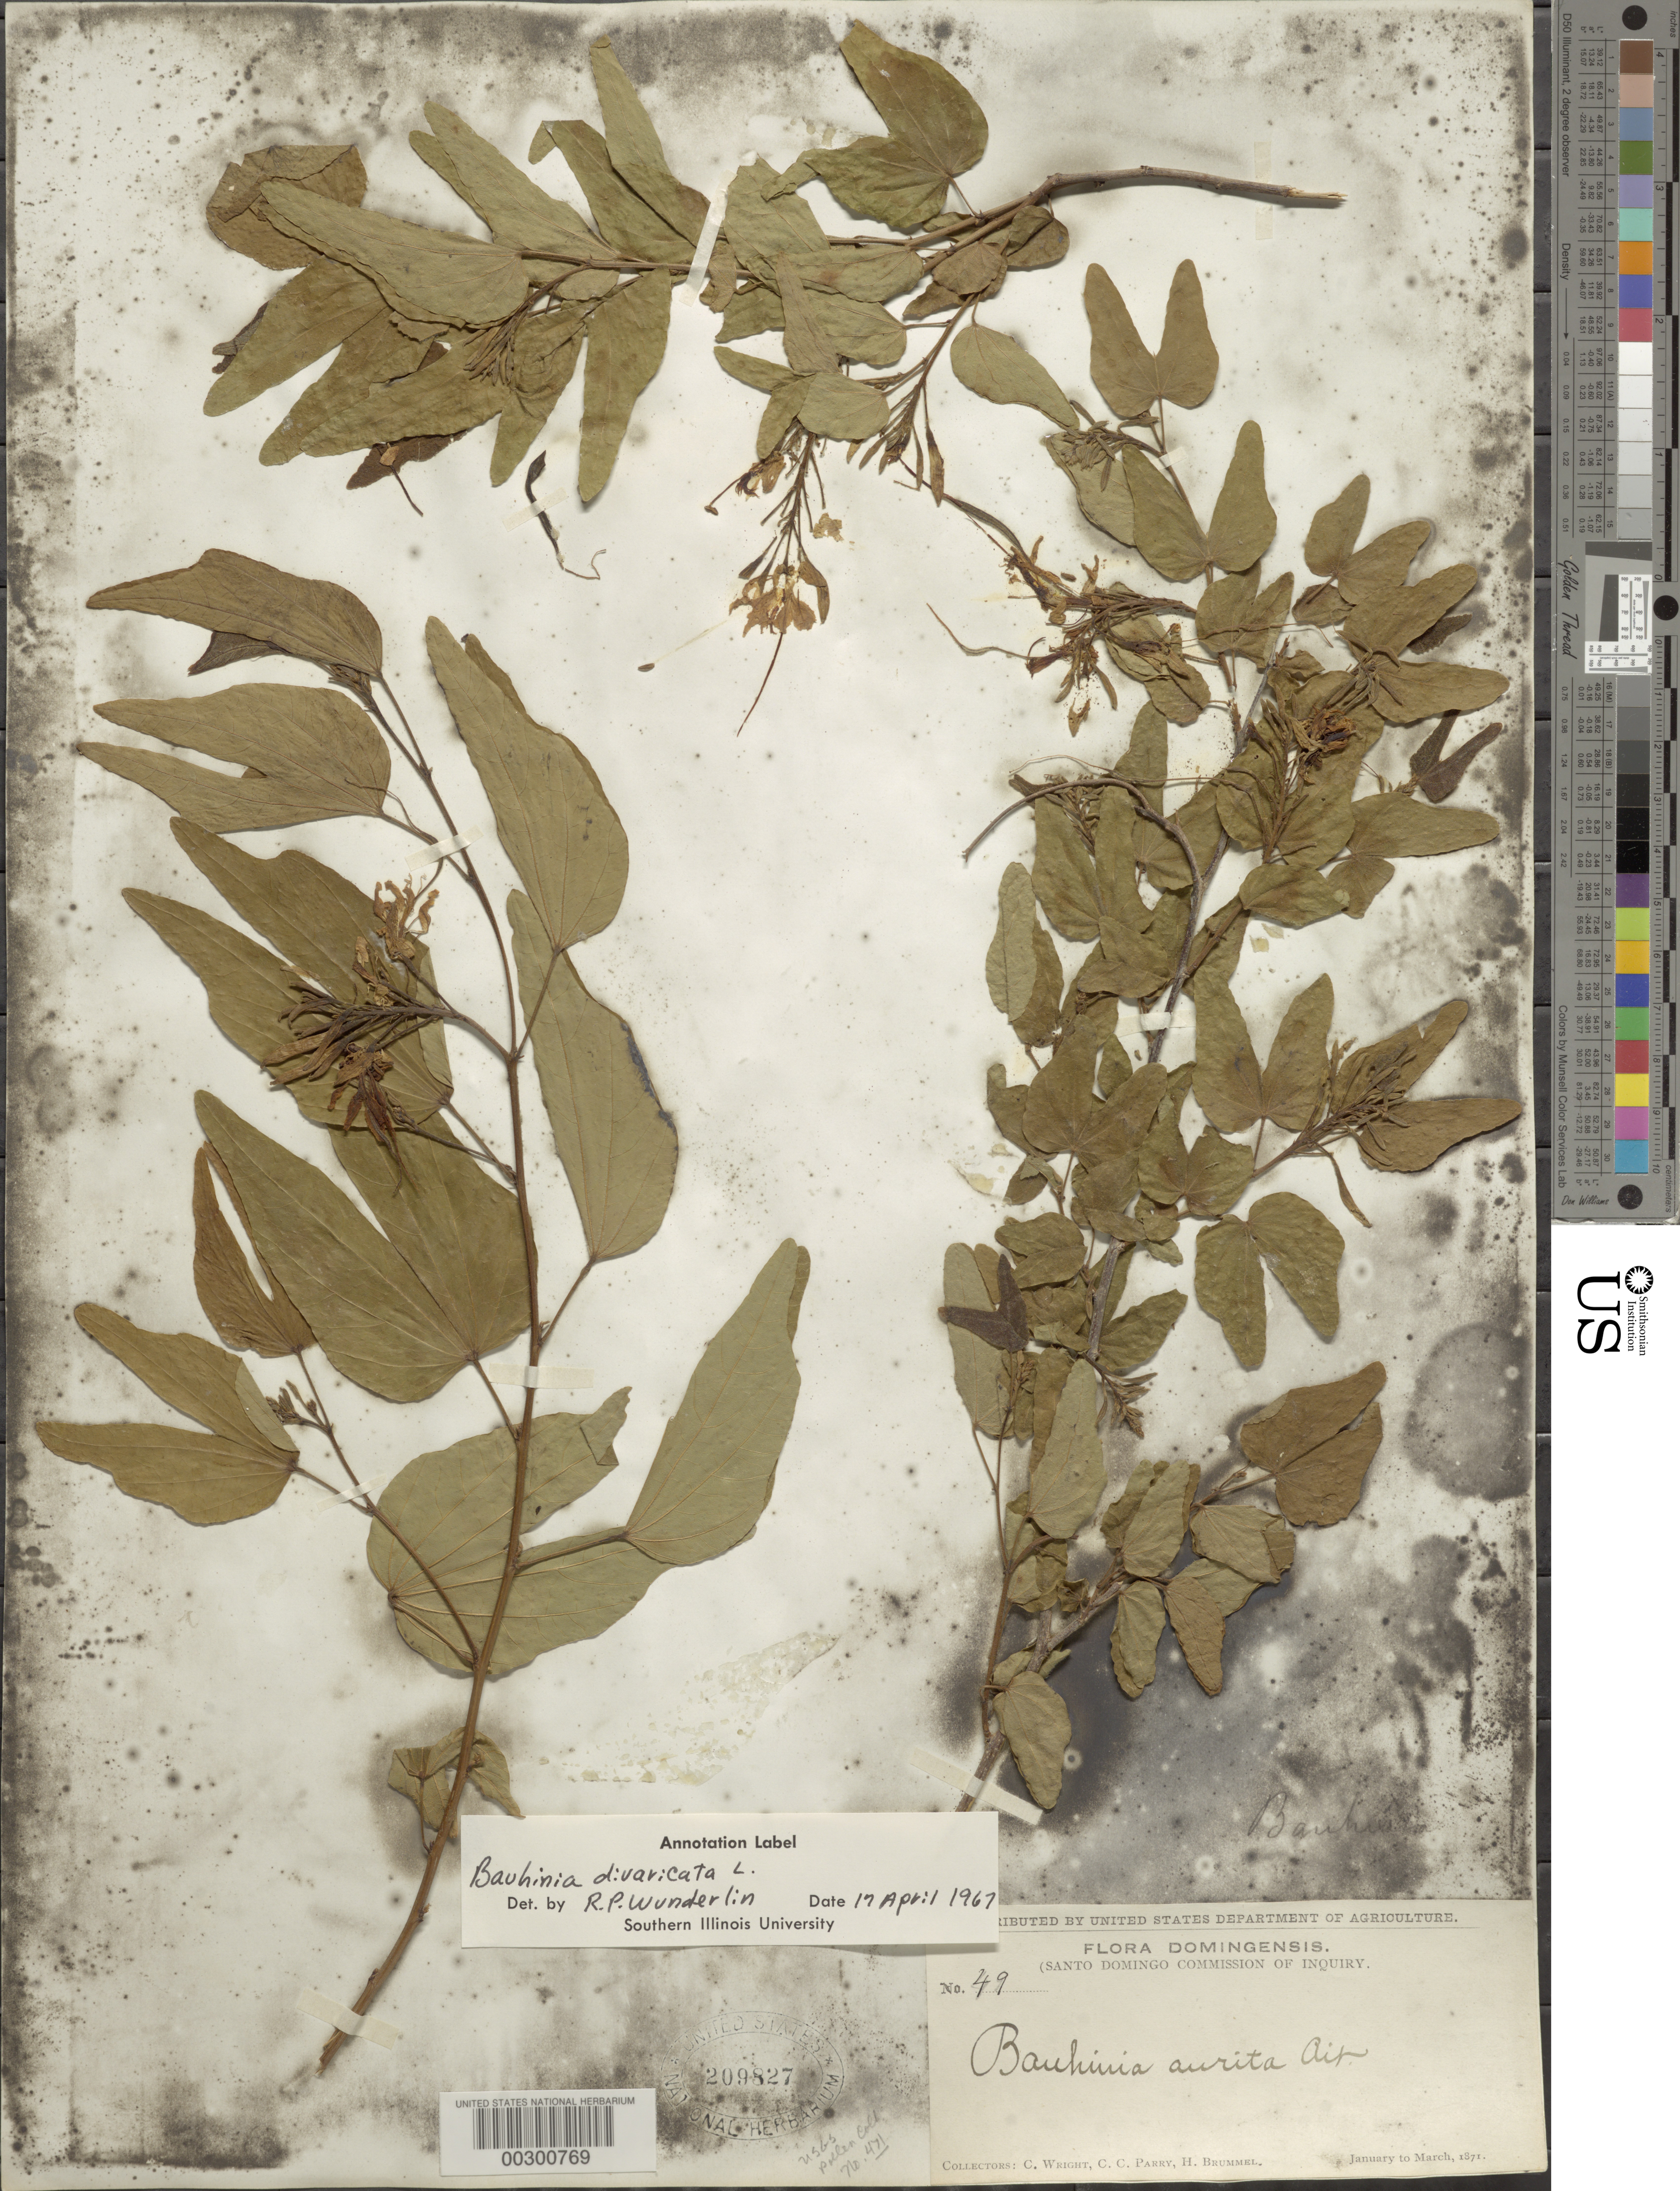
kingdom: Plantae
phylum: Tracheophyta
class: Magnoliopsida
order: Fabales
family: Fabaceae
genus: Bauhinia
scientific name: Bauhinia divaricata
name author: L.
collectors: C. Wright, C. C. Parry & H. Brummel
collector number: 49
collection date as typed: Jan 1871 to -- Mar 1871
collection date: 1871-01/1871-03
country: Dominican Republic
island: Hispaniola Island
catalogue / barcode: US 209827